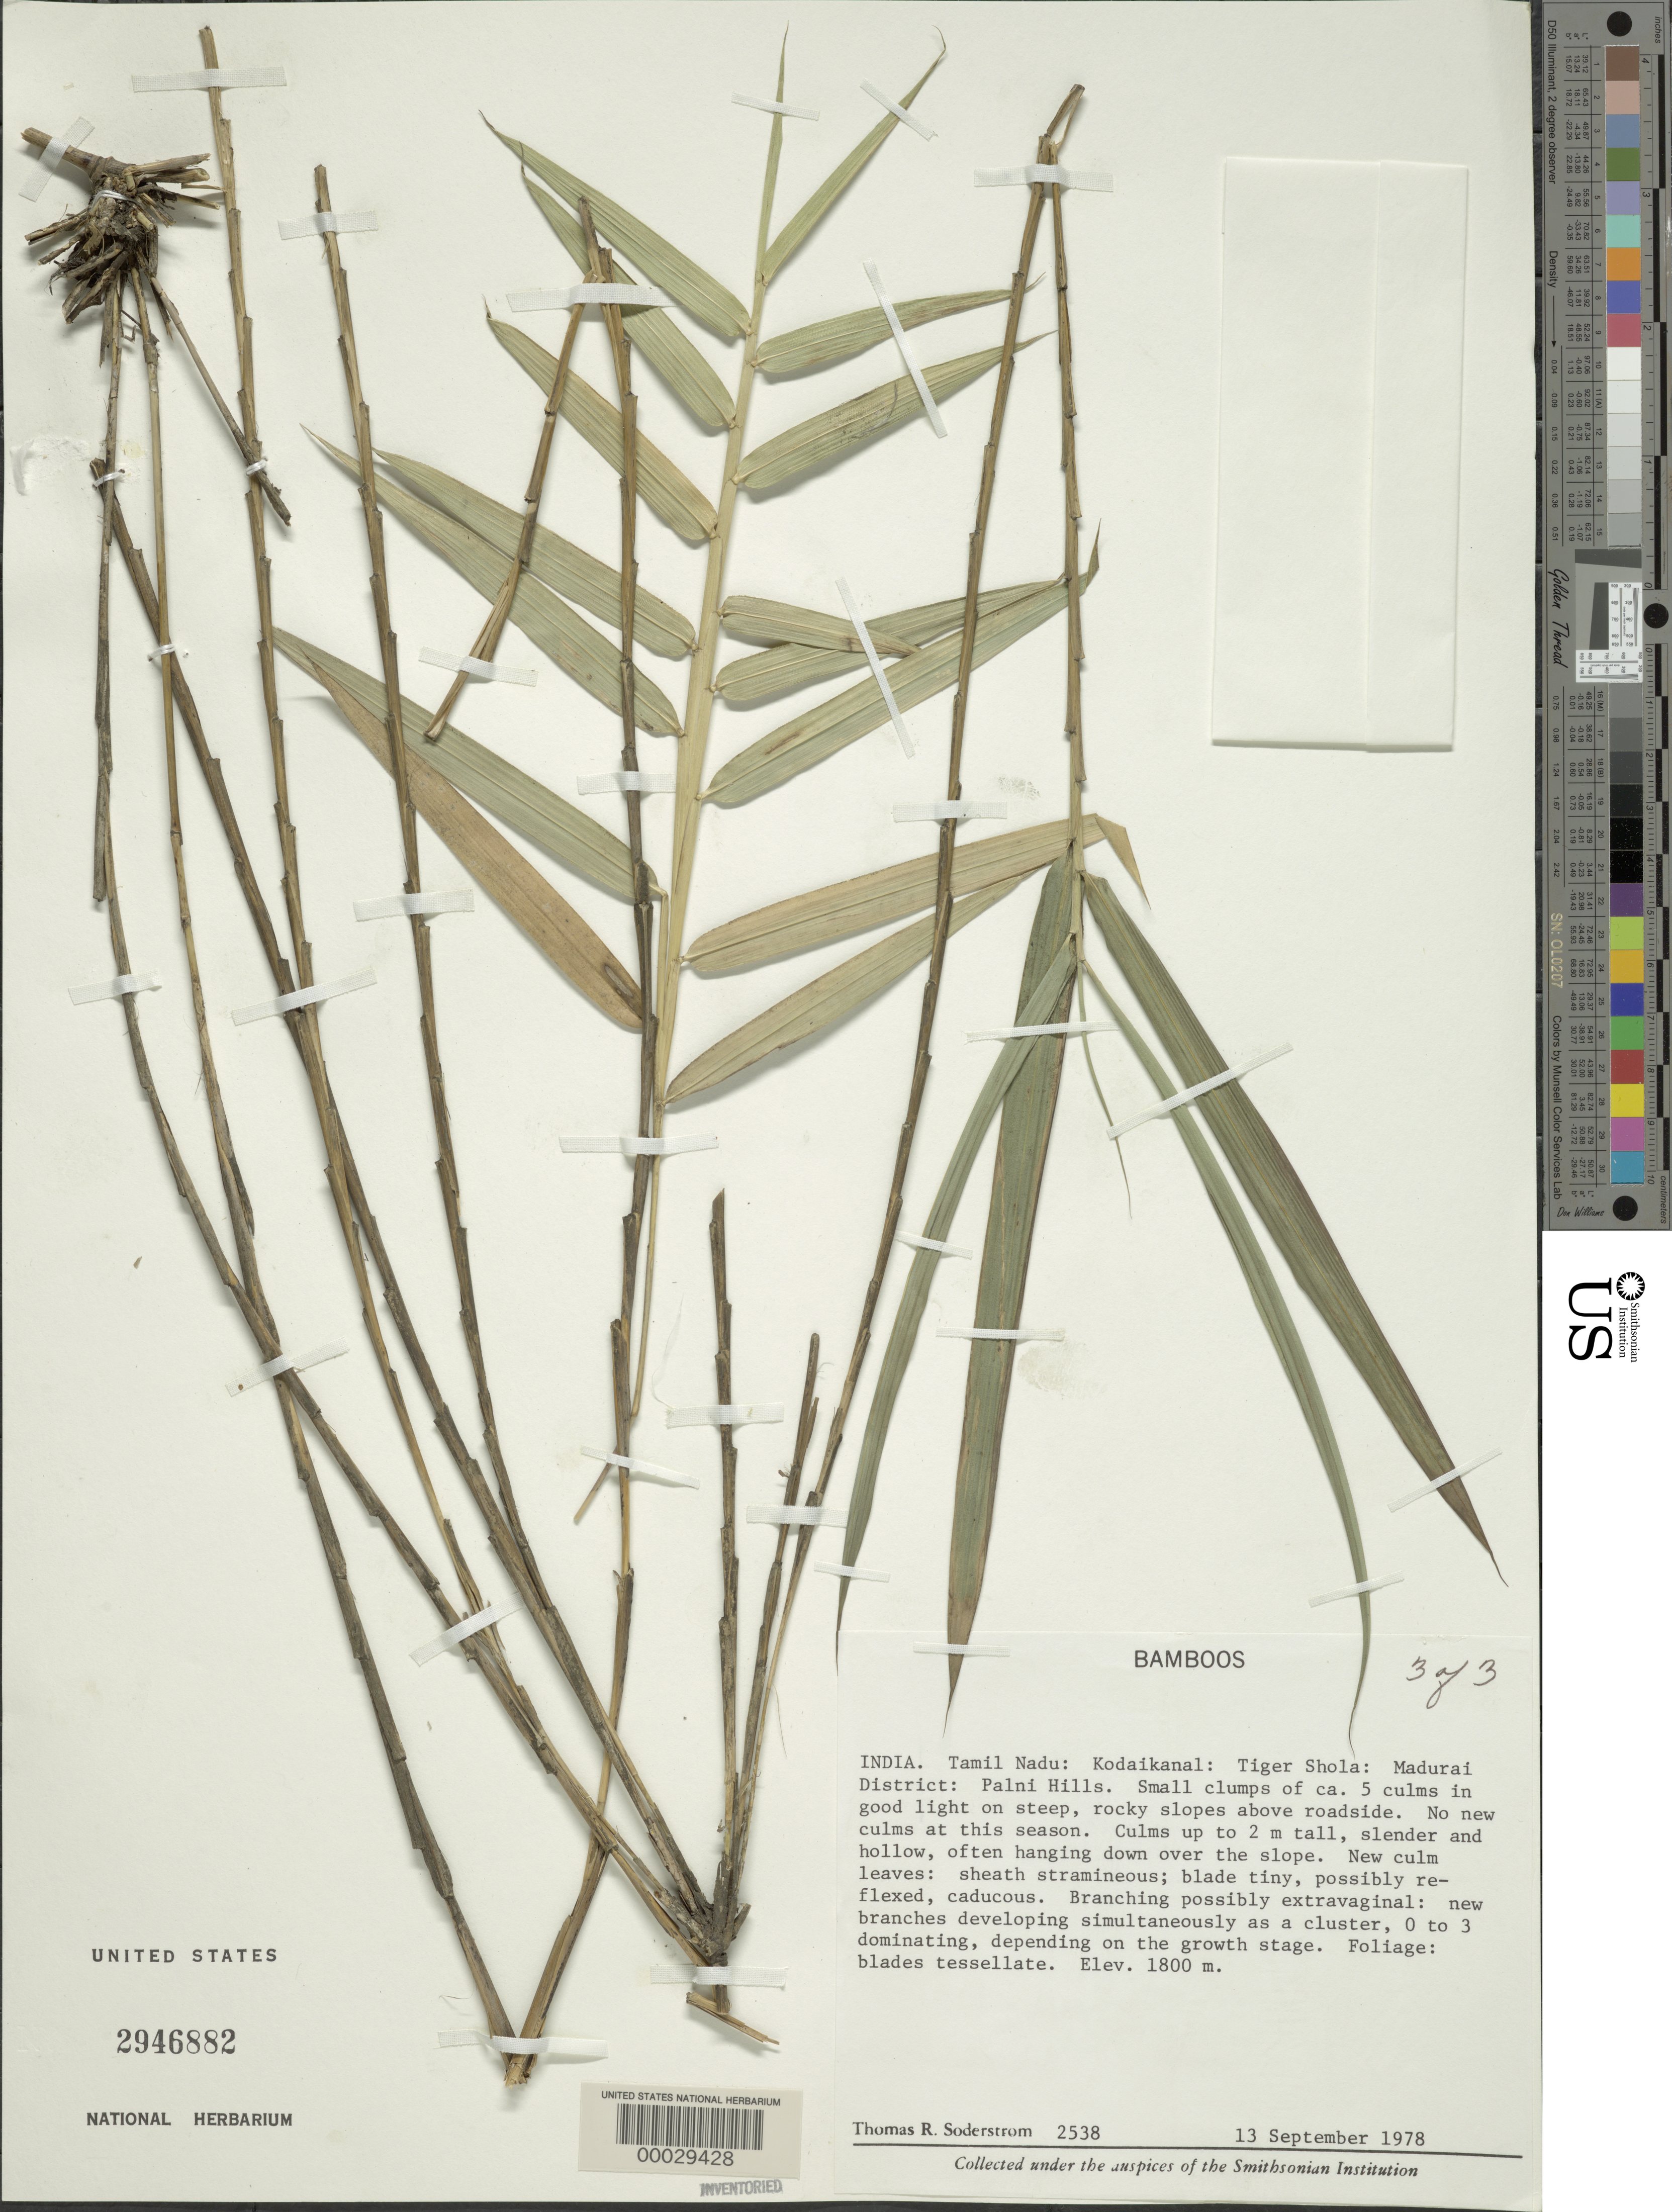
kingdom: Plantae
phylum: Tracheophyta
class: Liliopsida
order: Poales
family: Poaceae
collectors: T. R. Soderstrom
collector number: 2538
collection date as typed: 13 Sep 1978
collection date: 1978-09-13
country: India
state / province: Tamil Nadu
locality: Kodaikanal: tiger shola: palni hills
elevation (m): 1800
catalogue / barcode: US 2946882